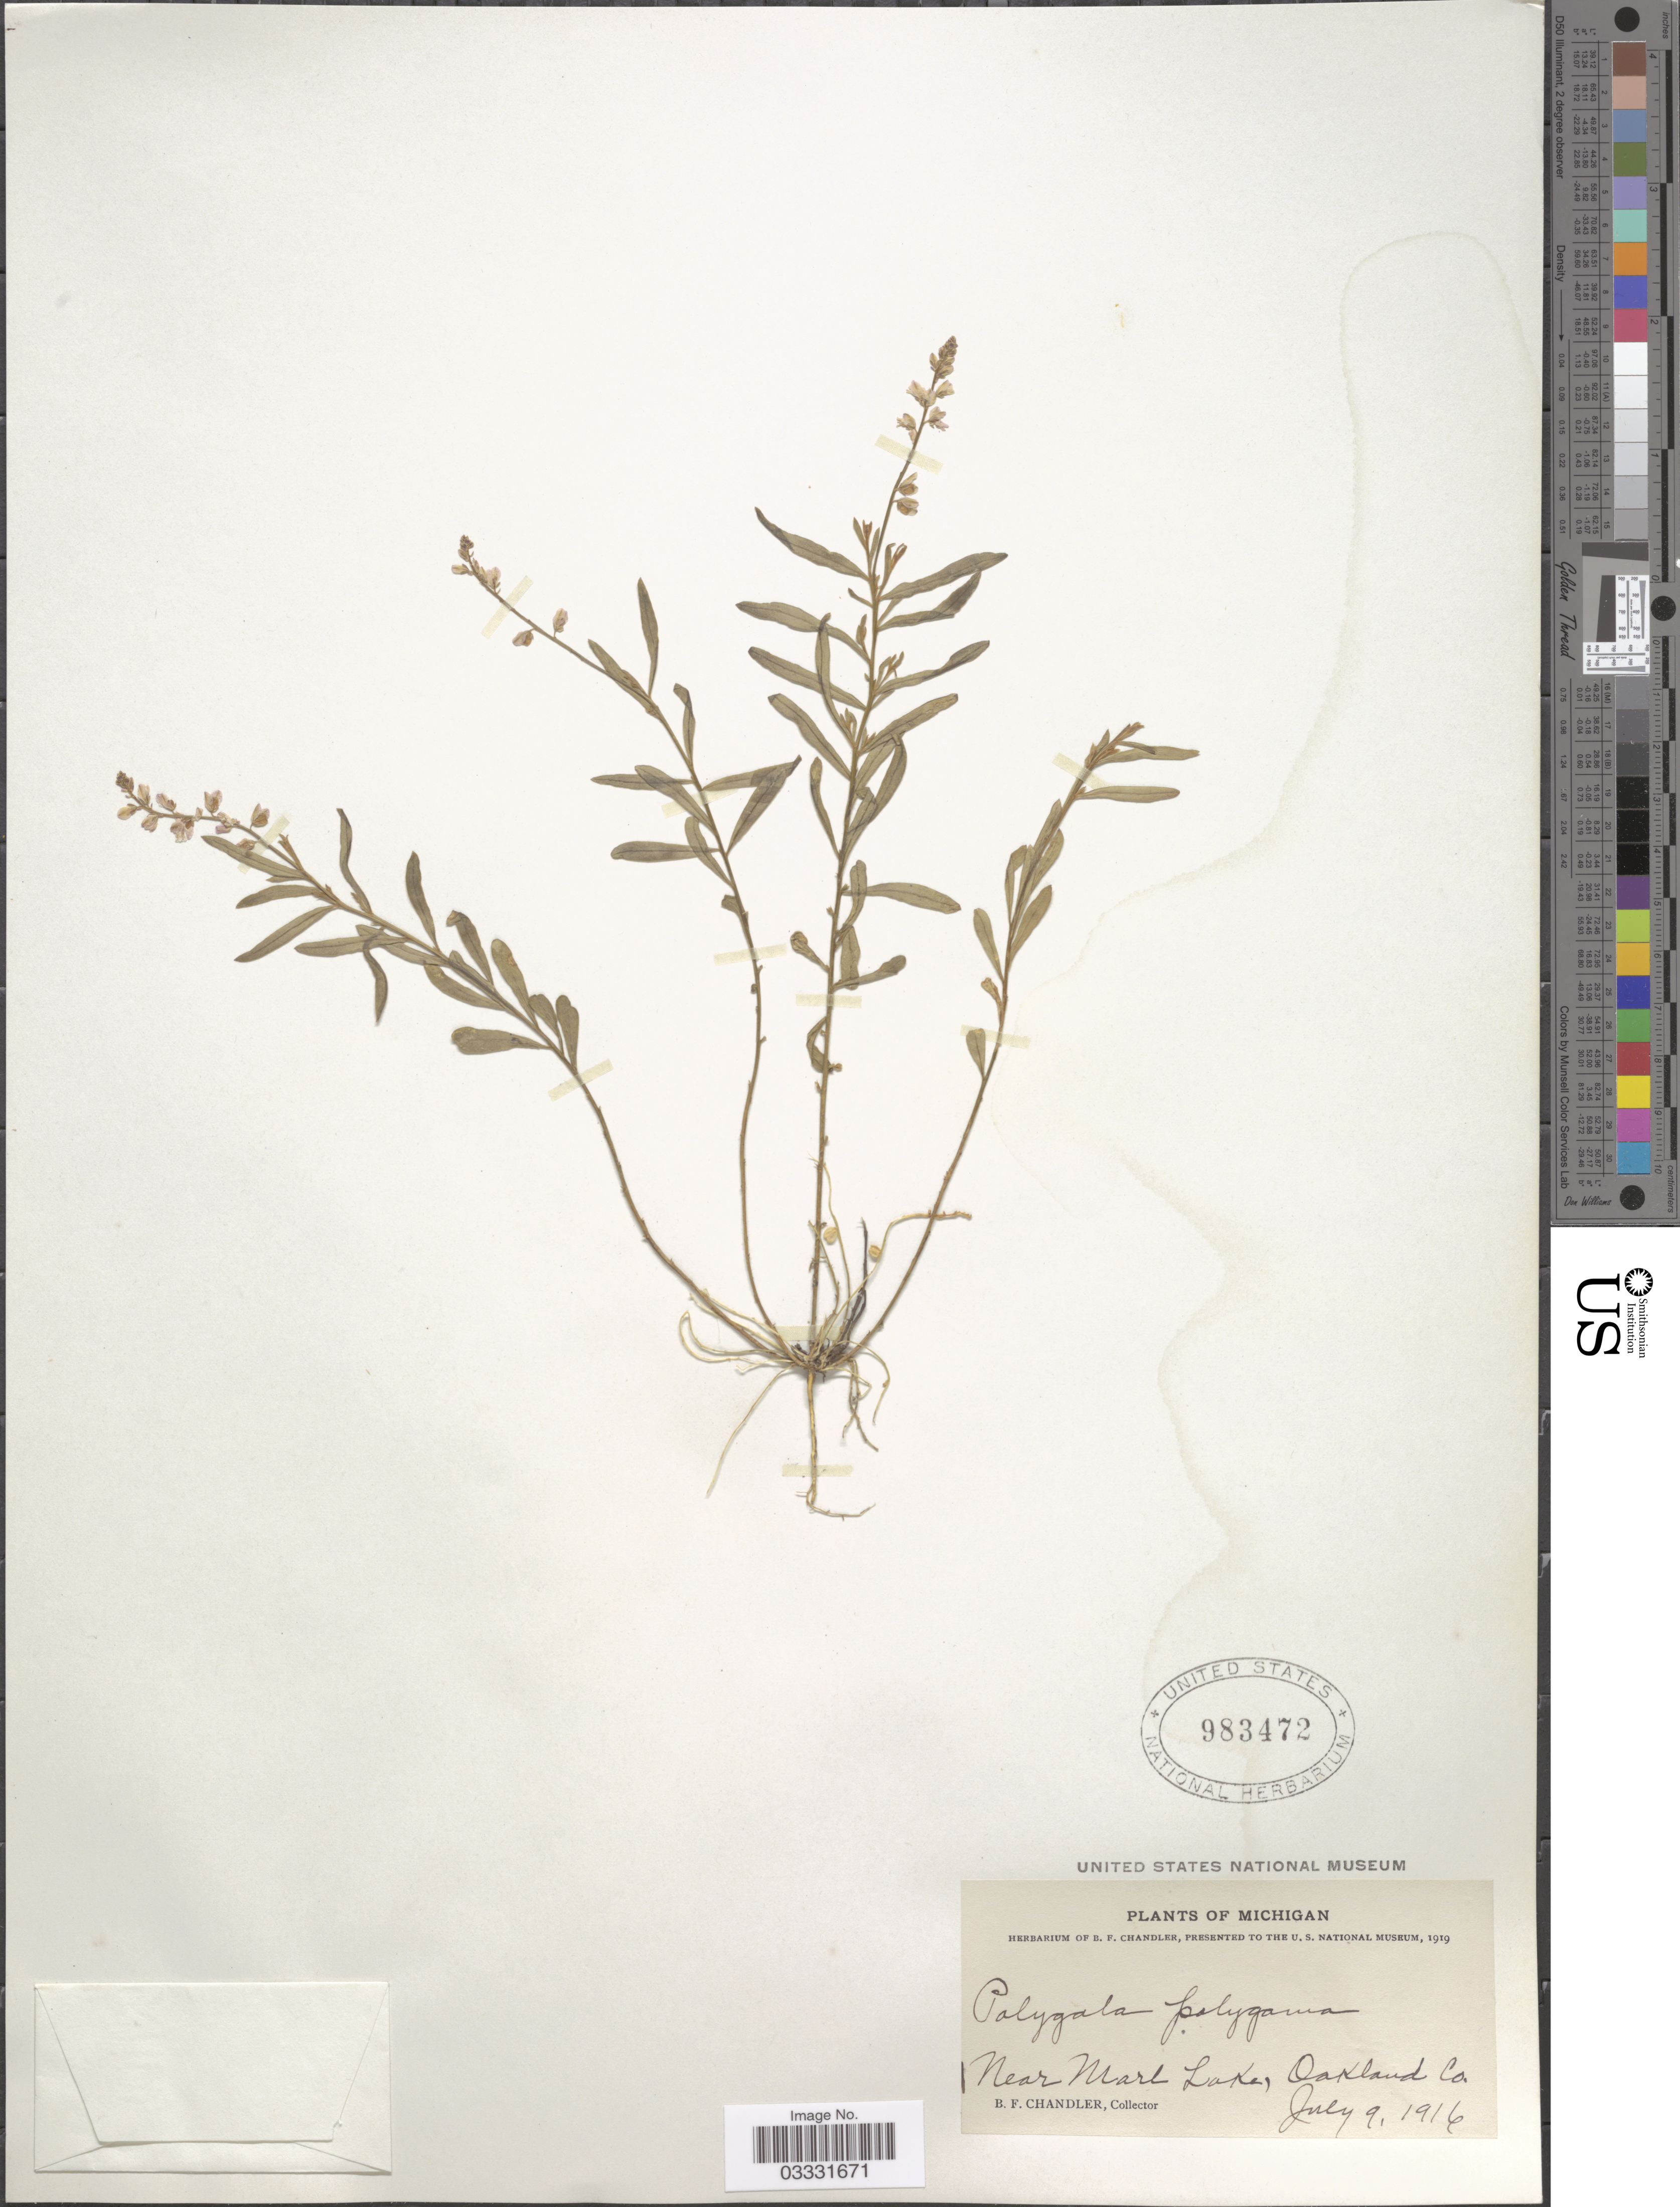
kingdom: Plantae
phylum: Tracheophyta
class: Magnoliopsida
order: Fabales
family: Polygalaceae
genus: Polygala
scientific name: Polygala polygama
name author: Walter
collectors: B. F. Chandler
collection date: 1916-07-09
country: United States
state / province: Michigan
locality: Near Marl Lake, Oakland Co.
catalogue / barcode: US 983472